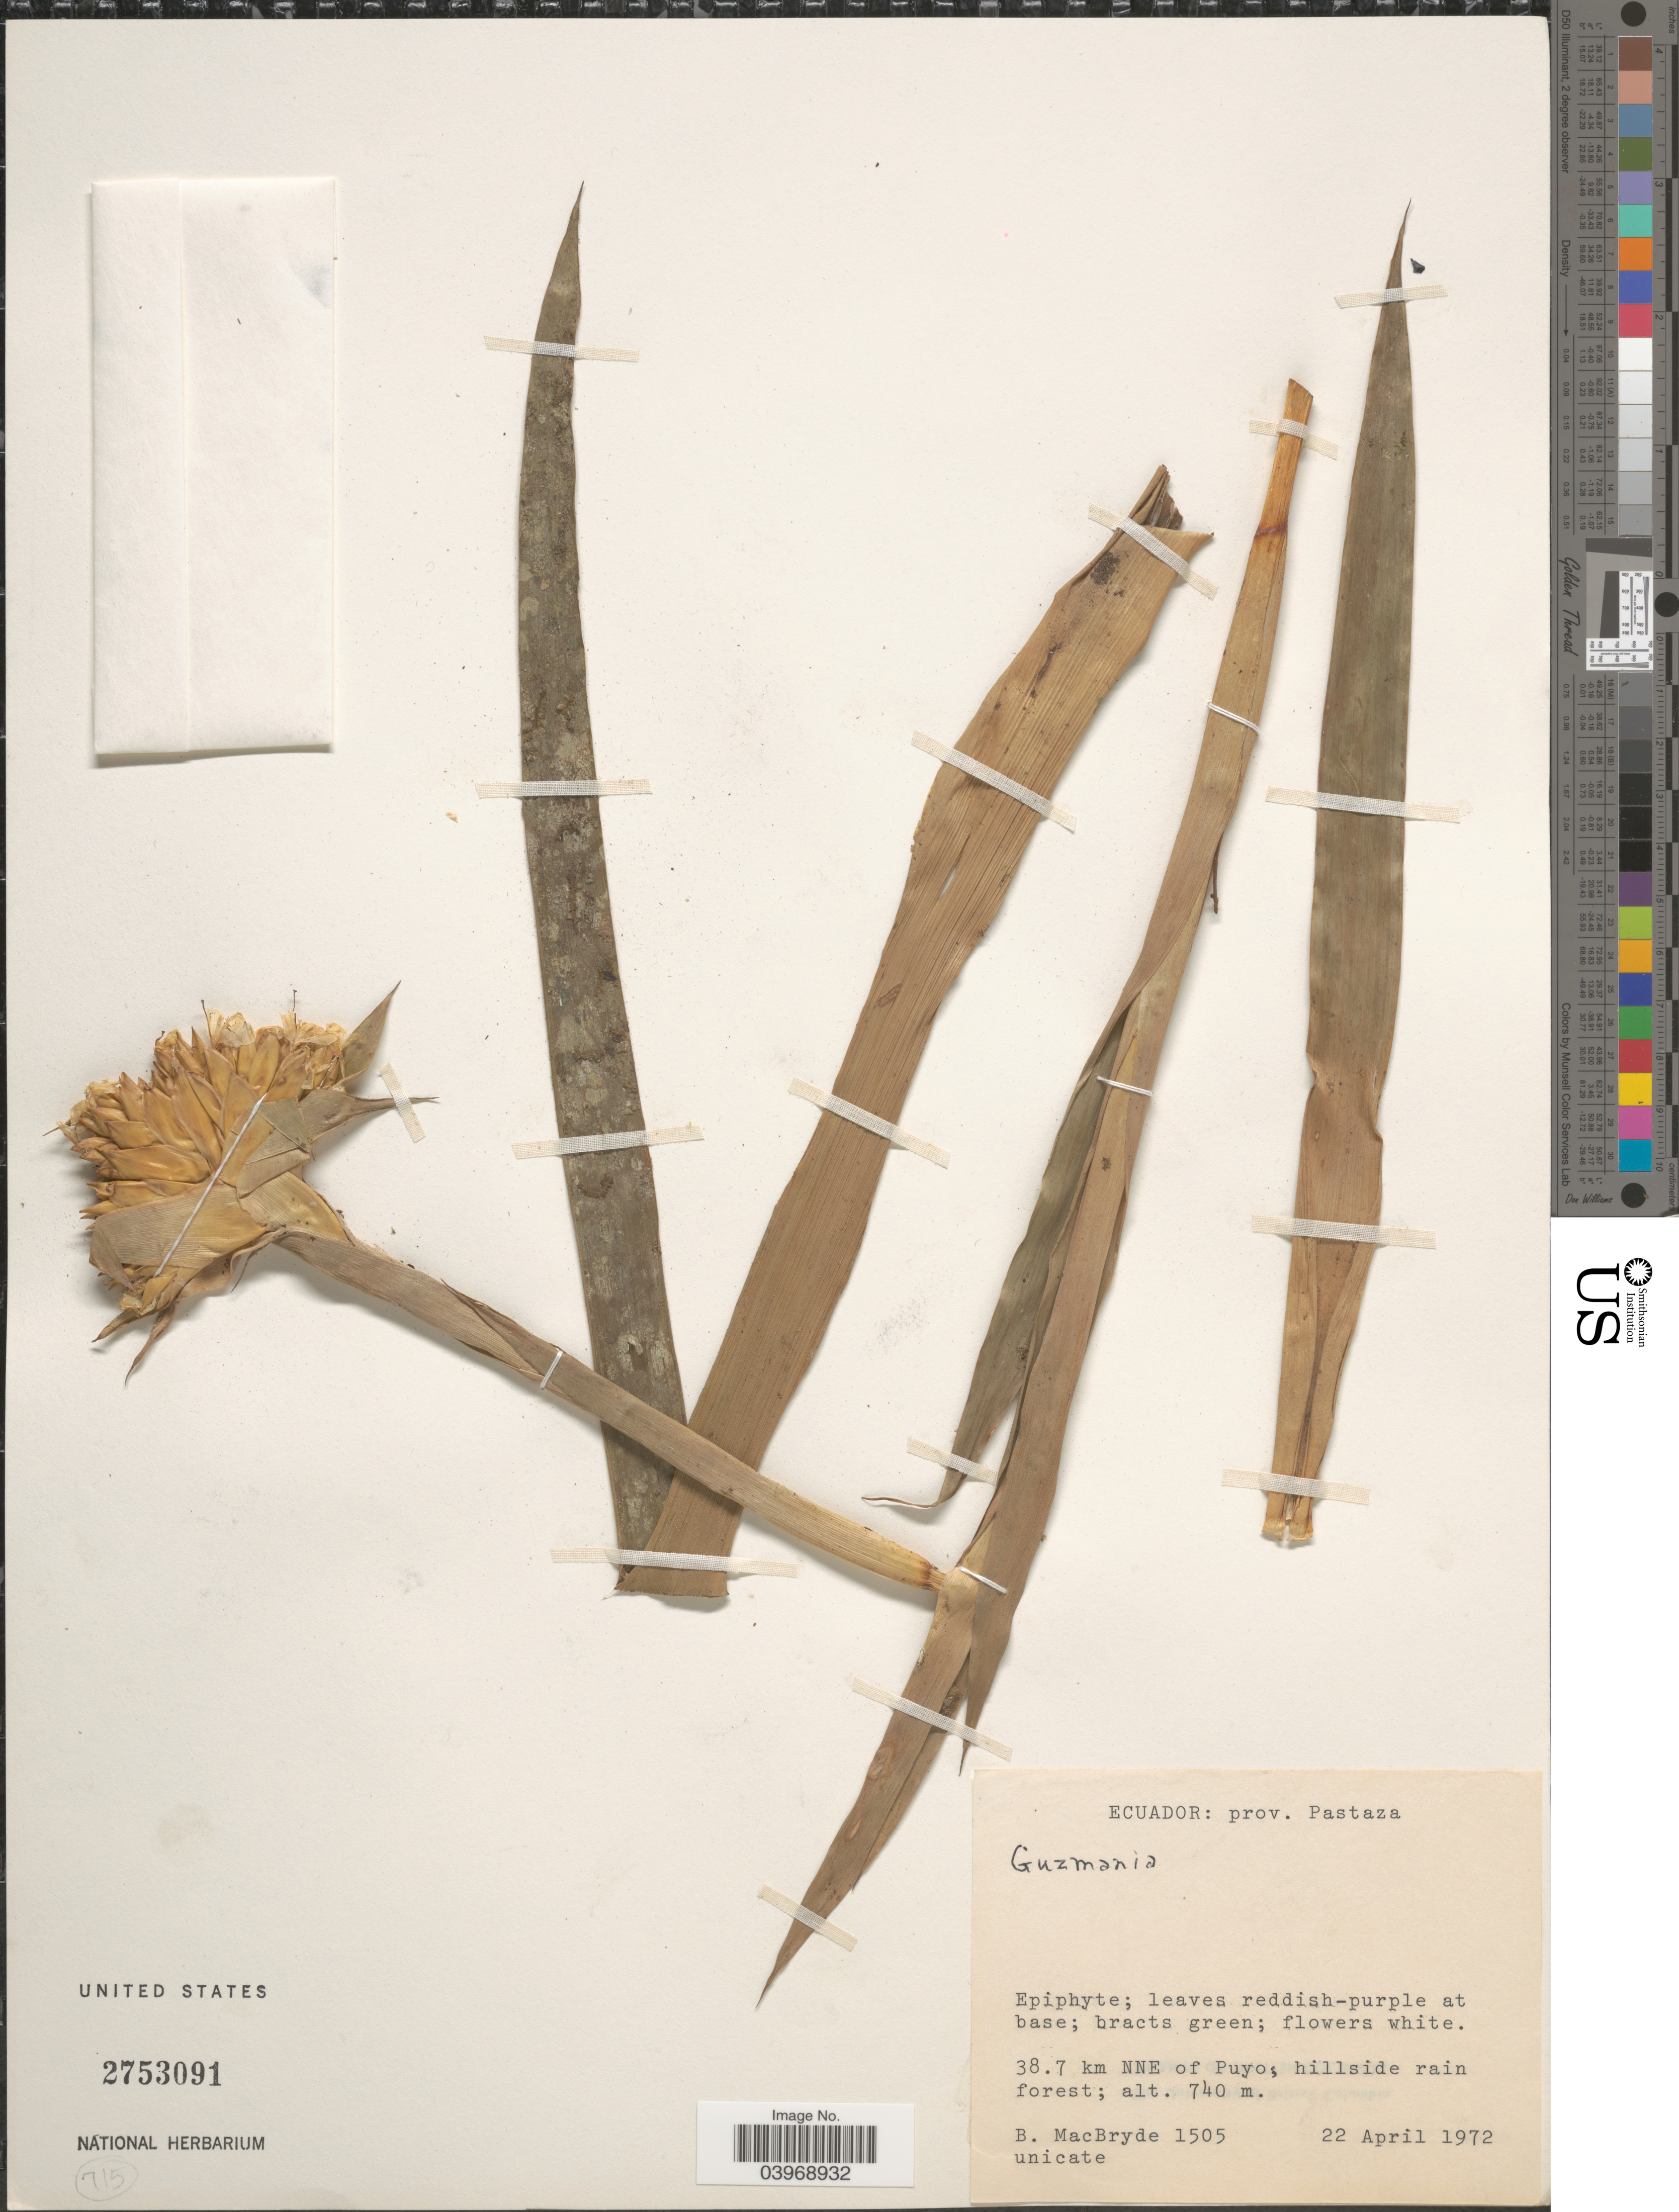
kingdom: Plantae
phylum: Tracheophyta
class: Liliopsida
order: Poales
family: Bromeliaceae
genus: Guzmania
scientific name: Guzmania sp.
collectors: B. MacBryde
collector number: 1505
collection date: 1972-04-22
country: Ecuador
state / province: Pastaza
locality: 38.7 km NNE of Puyo, hillside rain forest.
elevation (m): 740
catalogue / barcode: US 2753091